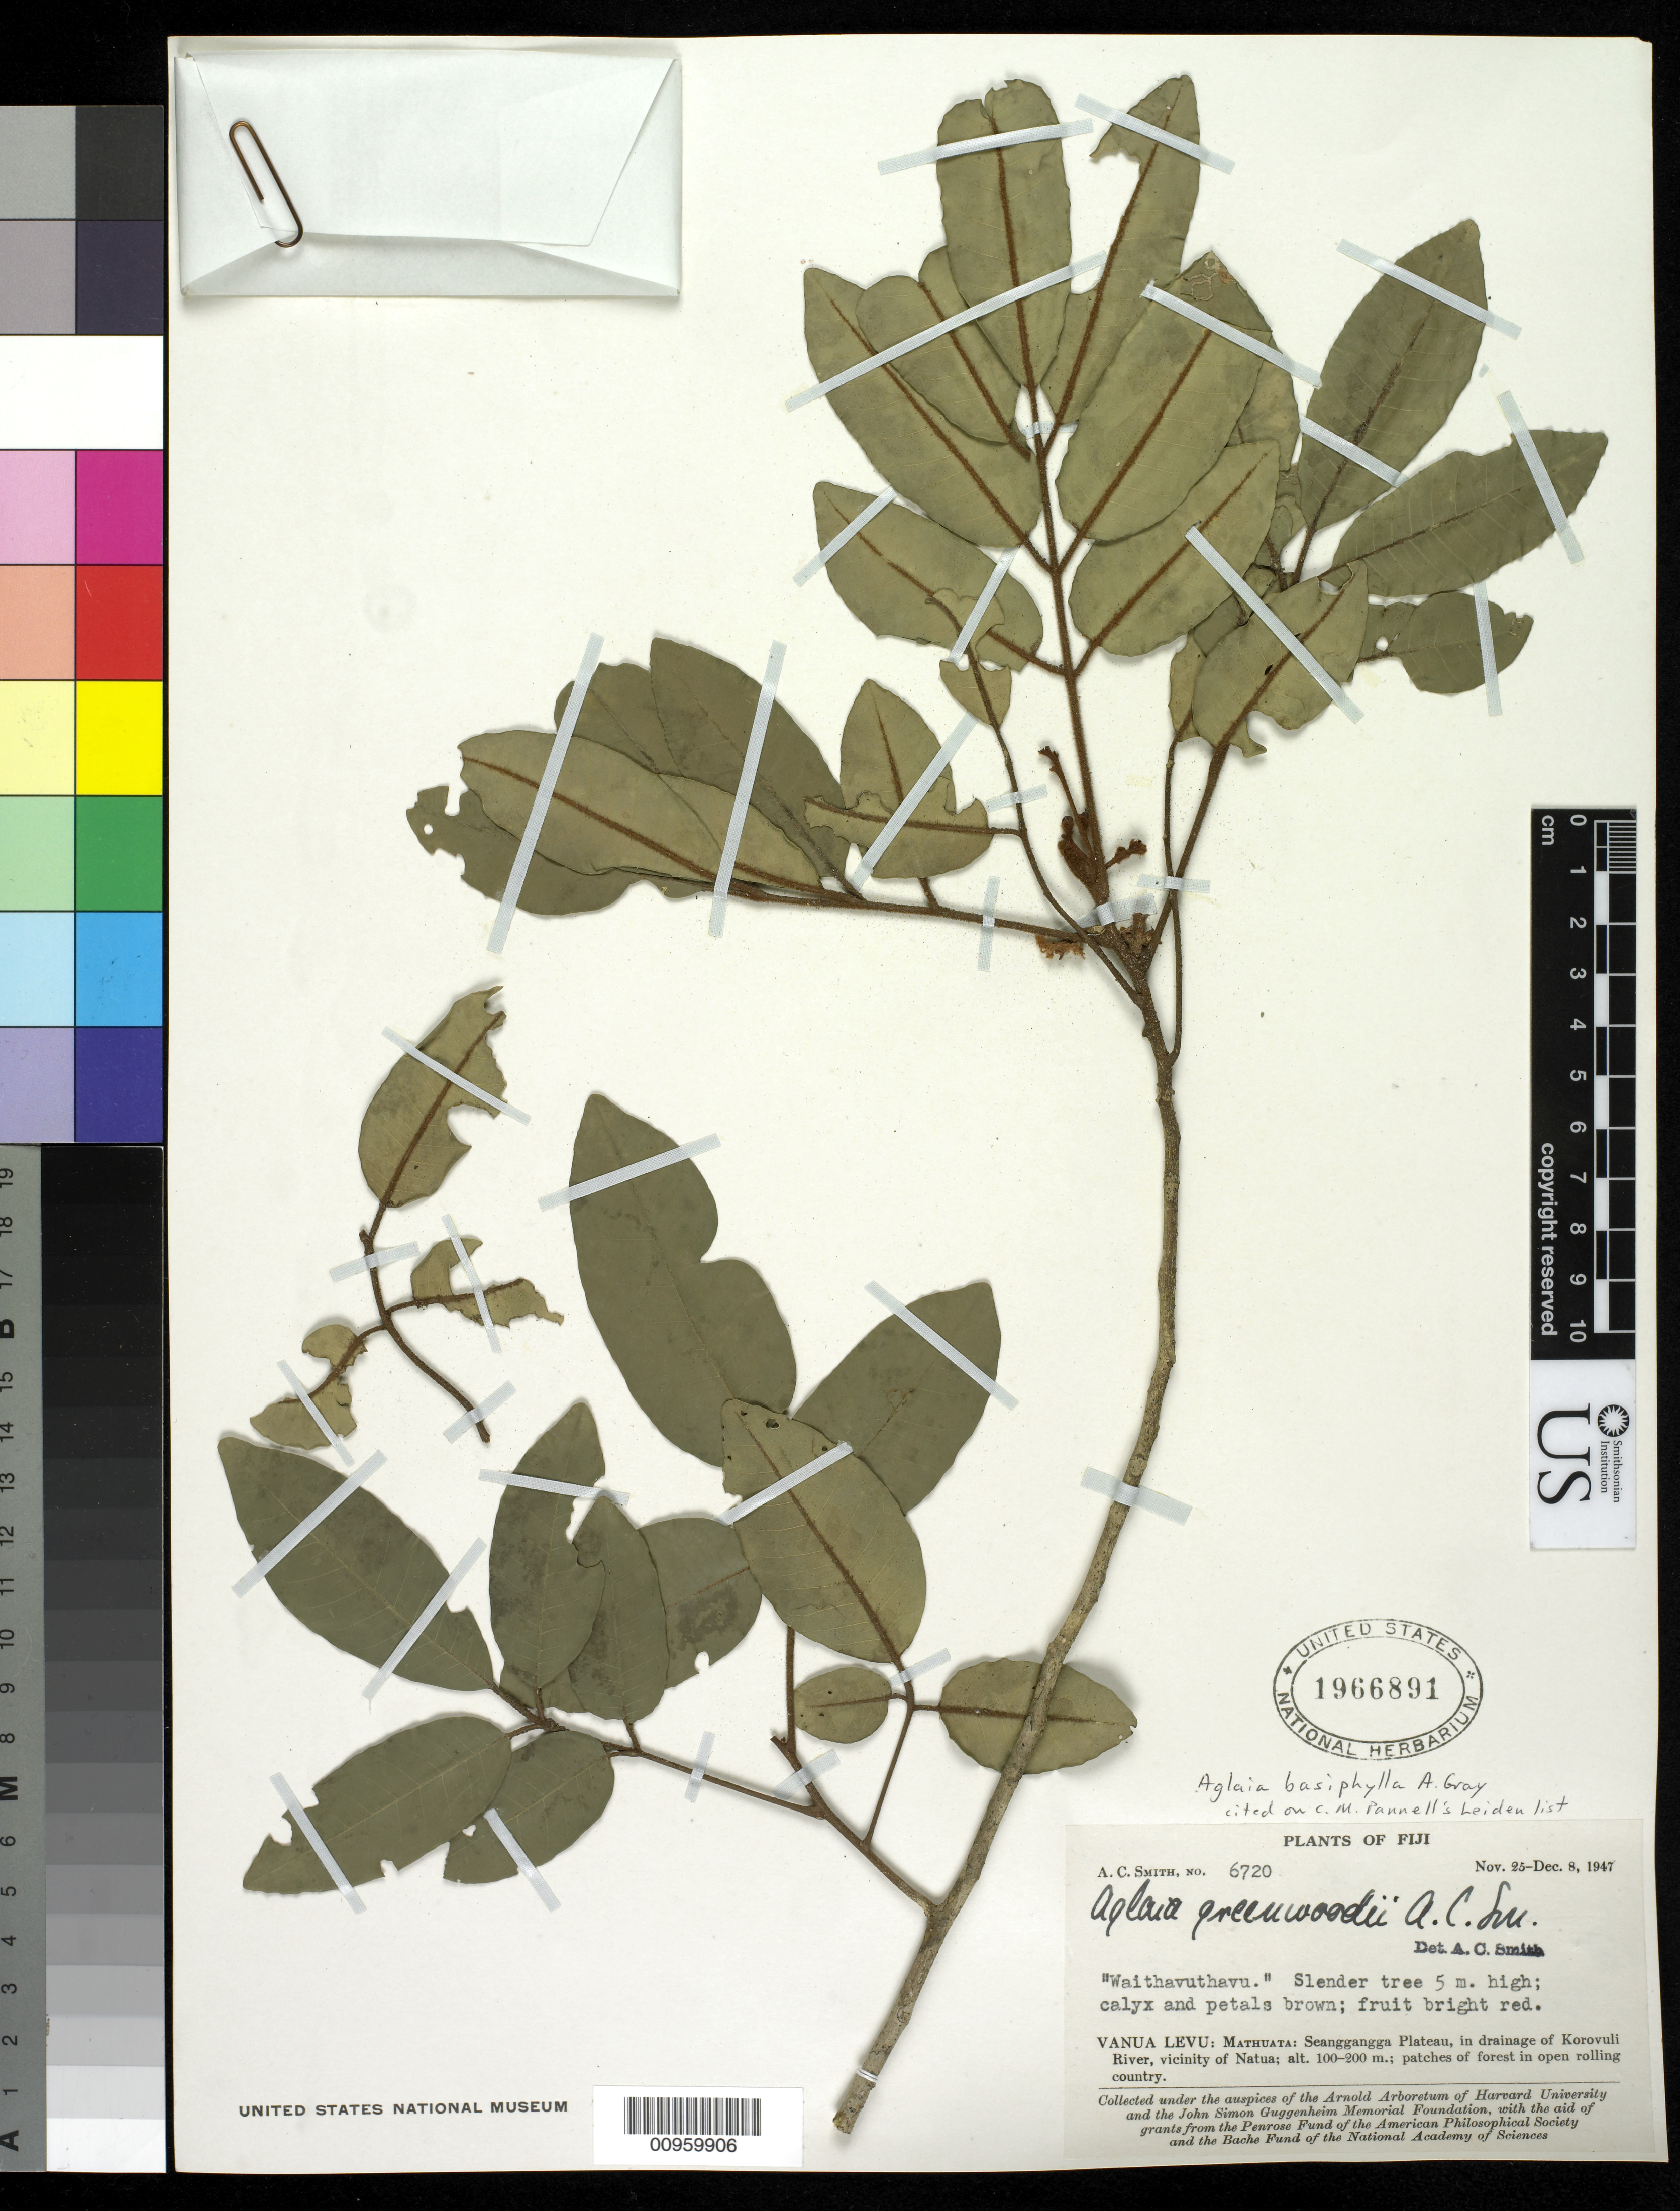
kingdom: Plantae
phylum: Tracheophyta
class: Magnoliopsida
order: Sapindales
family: Meliaceae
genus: Aglaia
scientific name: Aglaia basiphylla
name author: A. Gray in Wilkes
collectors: C. A. Smith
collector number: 6720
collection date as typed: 25 Nov 1947 to 08 Dec 1947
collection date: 1947-11-25/1947-12-08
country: Fiji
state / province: Northern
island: Macuata-i-wai [Mathuata-i-wai]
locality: Mathuata: Seanggangga Plateau, in drainage of Korovuli River, vicinity of Natua; patches of forest in open rolling country.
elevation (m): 100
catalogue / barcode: US 1966891